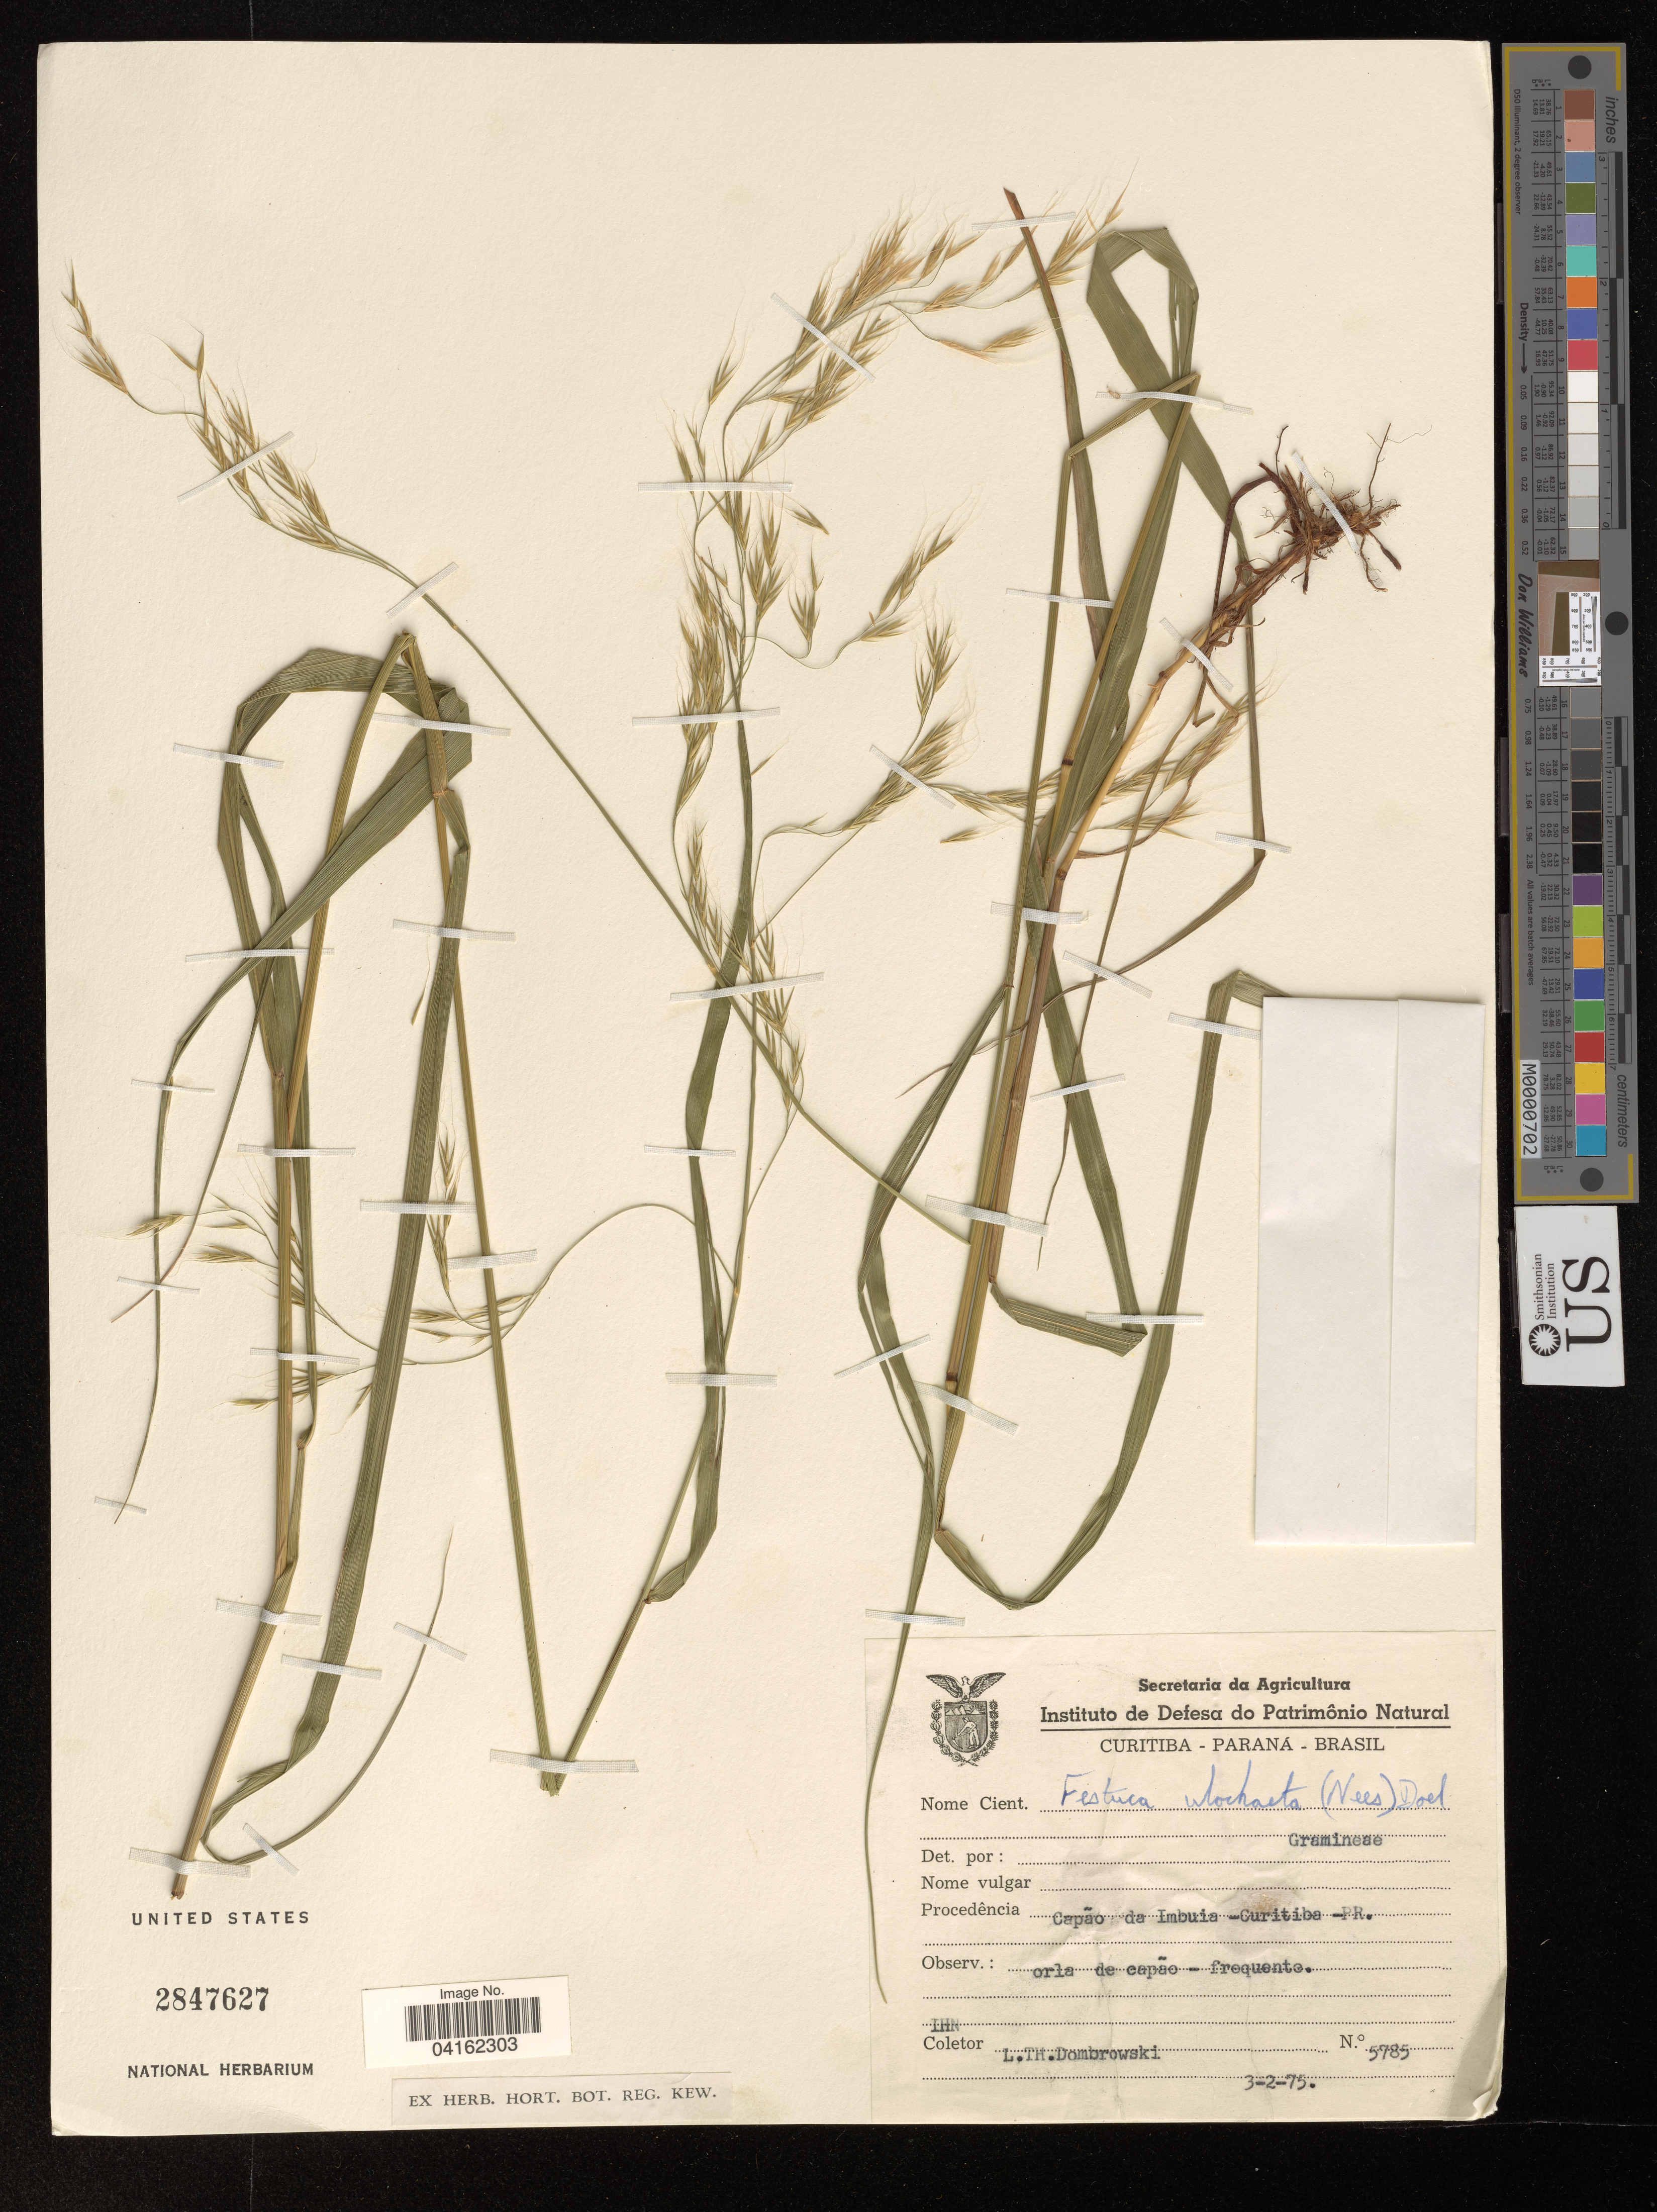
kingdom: Plantae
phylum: Tracheophyta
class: Liliopsida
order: Poales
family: Poaceae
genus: Festuca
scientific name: Festuca ulochaeta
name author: Nees ex Steud.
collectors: L. Dombrowski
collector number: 5785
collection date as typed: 3 2 75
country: Brazil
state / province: Paraná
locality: Capão da Imbuia -Curitiba -PR.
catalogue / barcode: US 2847627